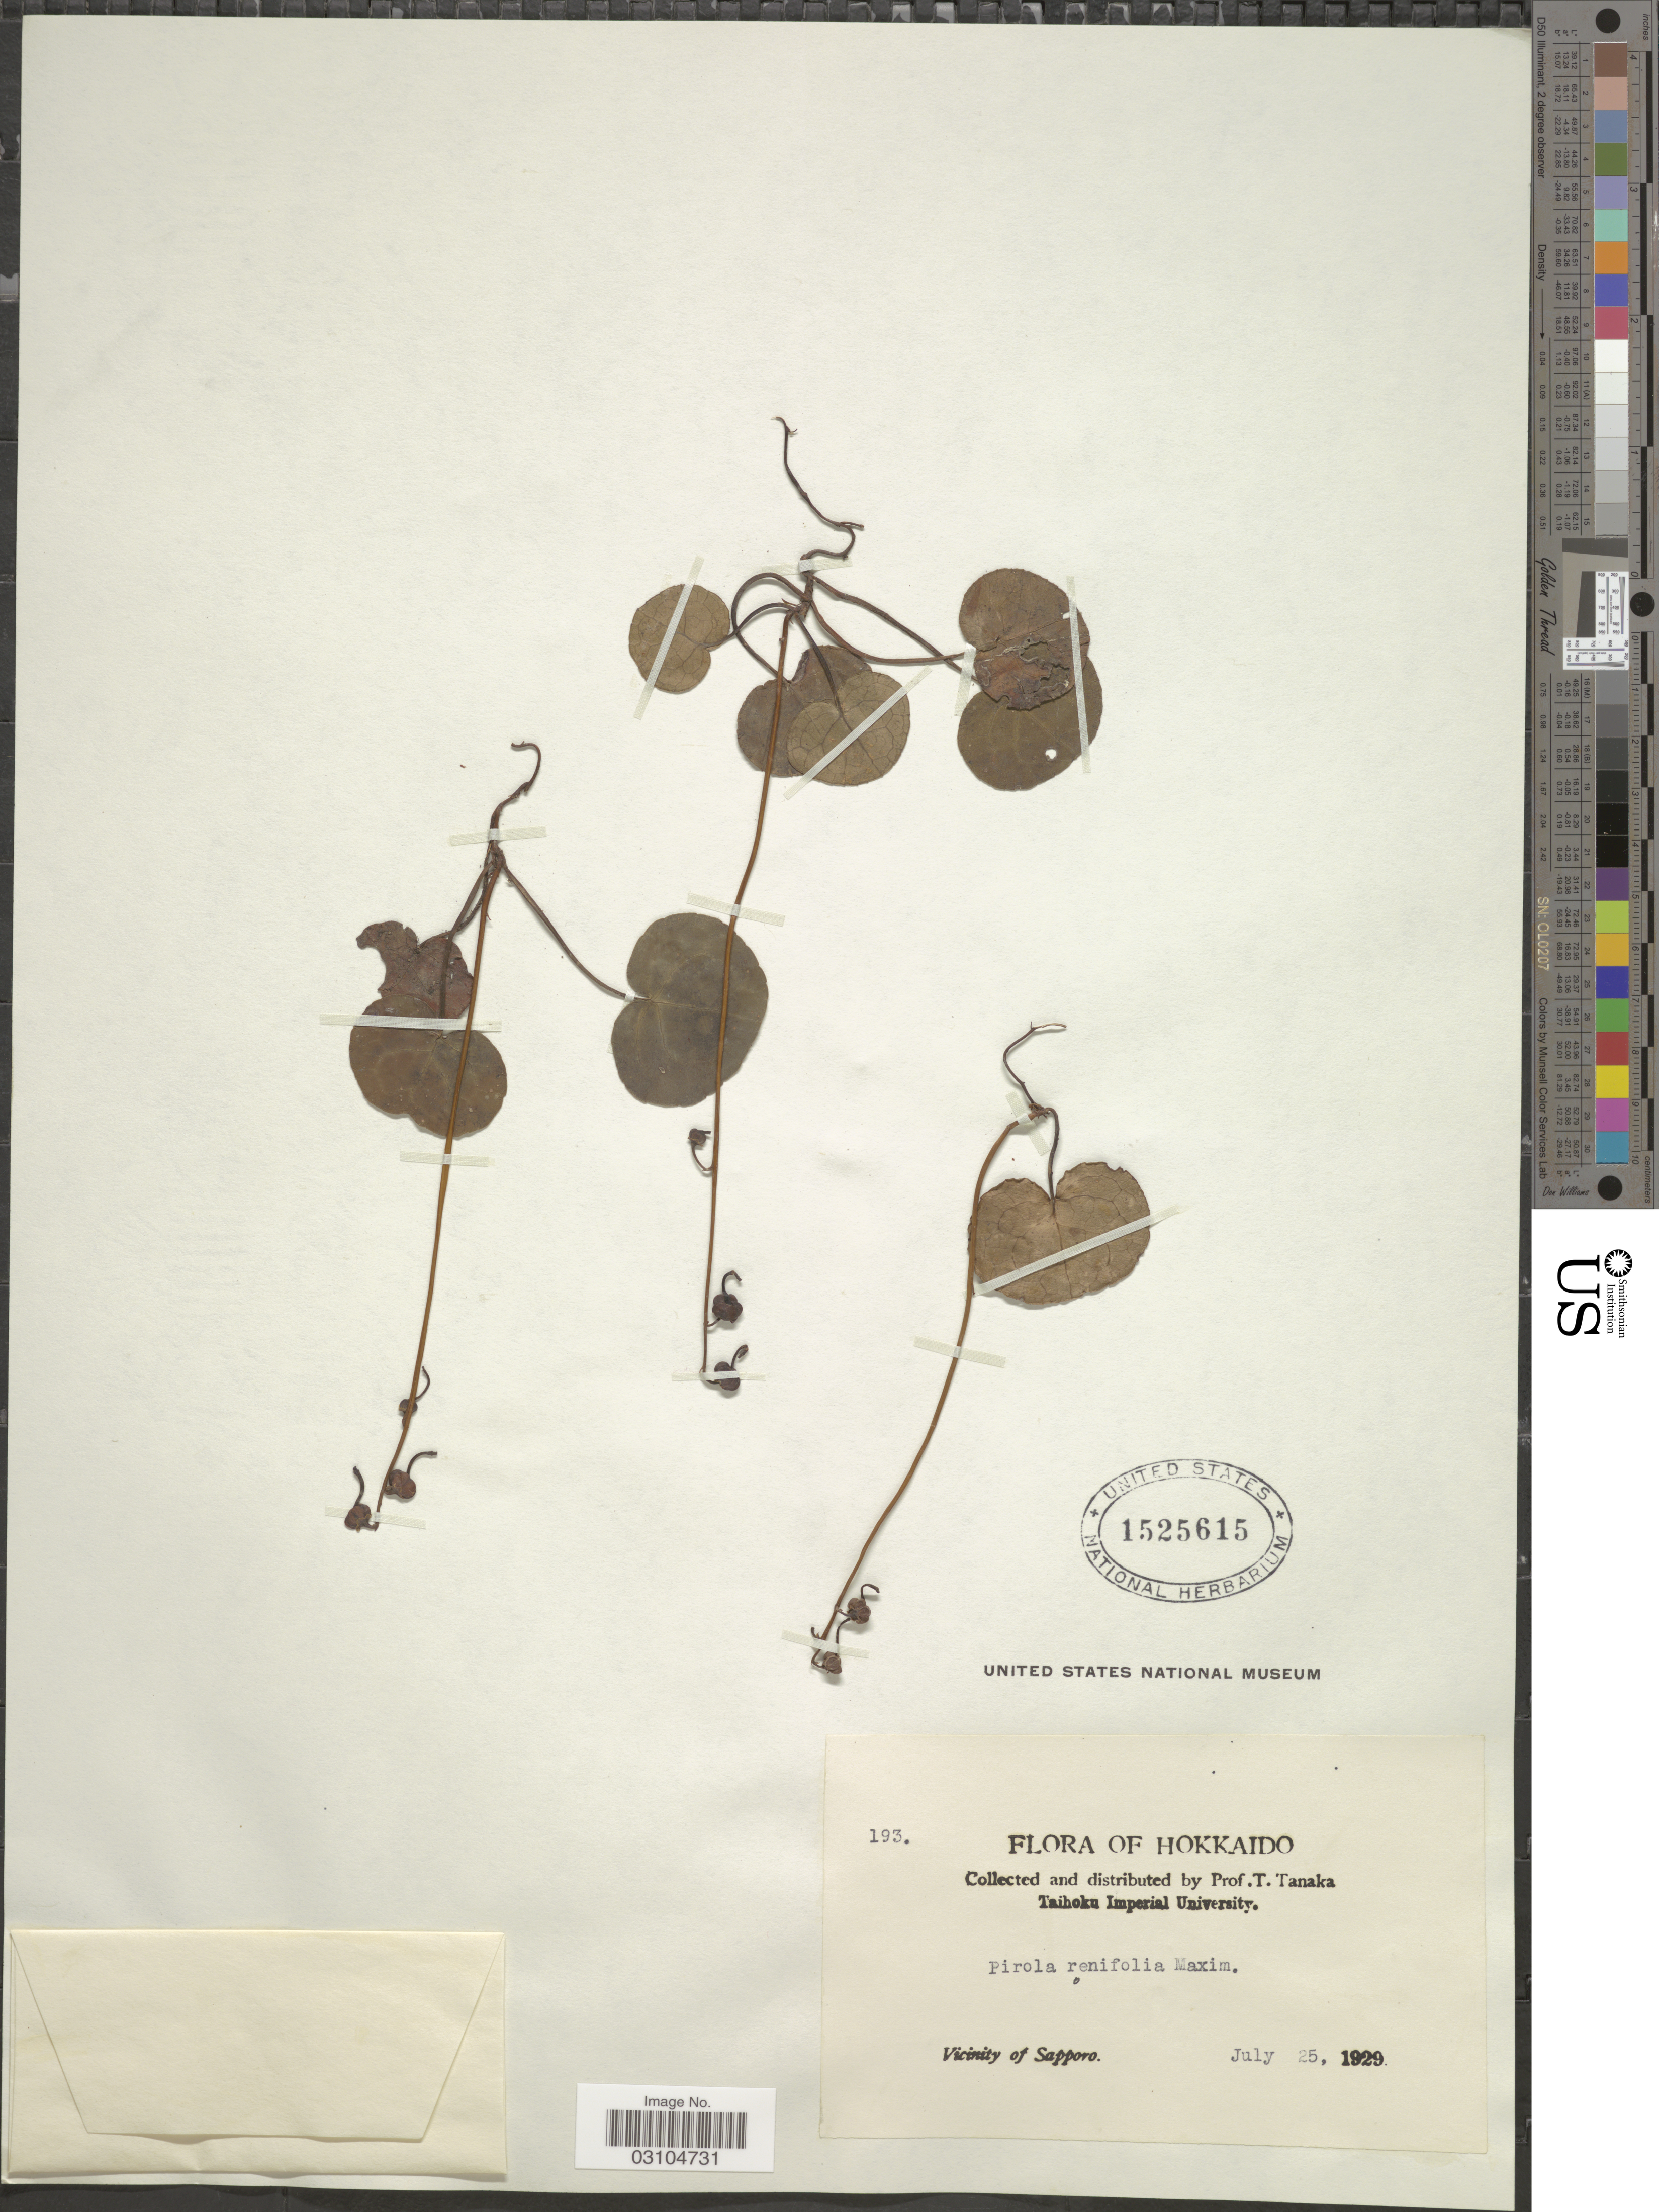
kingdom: Plantae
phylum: Tracheophyta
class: Magnoliopsida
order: Ericales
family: Ericaceae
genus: Pyrola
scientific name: Pyrola renifolia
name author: Maxim.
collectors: T. Tanaka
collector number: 193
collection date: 1929-07-25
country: Japan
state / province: Hokkaidō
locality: Vicinity of Sapporo.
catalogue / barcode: US 1525615